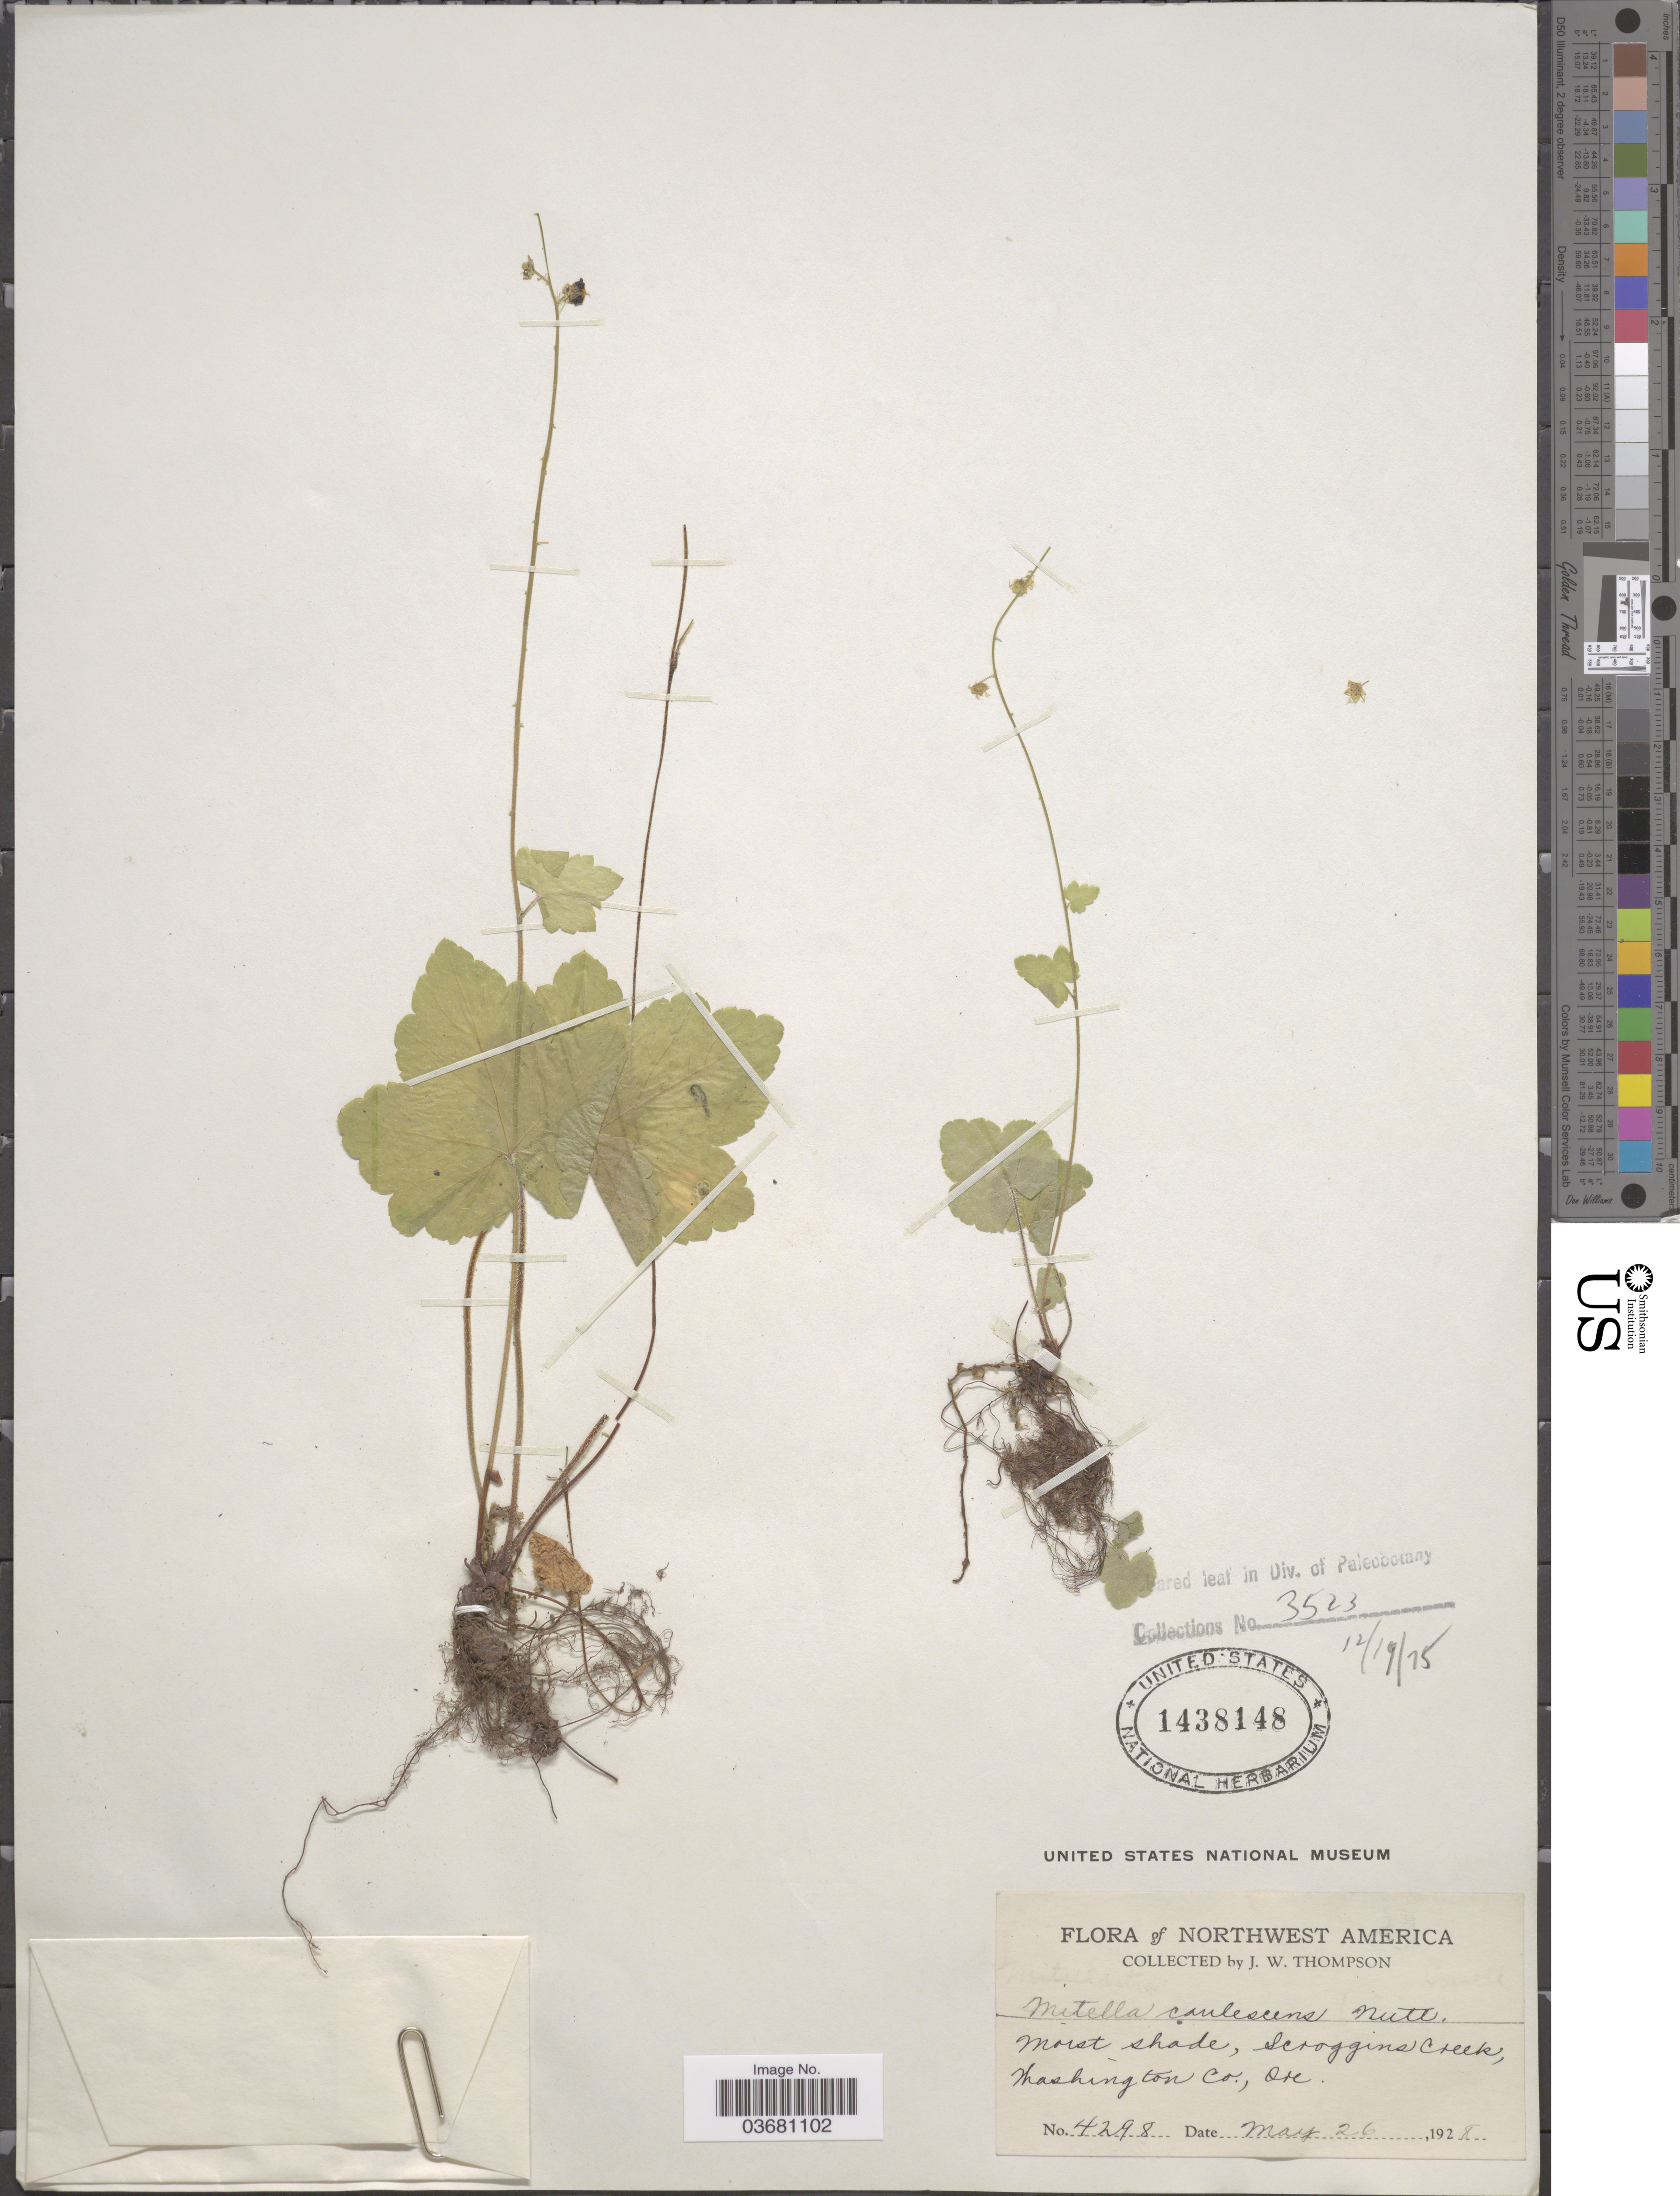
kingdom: Plantae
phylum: Tracheophyta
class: Magnoliopsida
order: Saxifragales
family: Saxifragaceae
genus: Mitella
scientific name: Mitella caulescens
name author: (Nutt.) Howell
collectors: J. Thompson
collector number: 4298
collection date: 1928-05-26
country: United States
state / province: Oregon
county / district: Washington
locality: Moist shade. Scroggins Creek, Washington Co.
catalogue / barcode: US 1438148